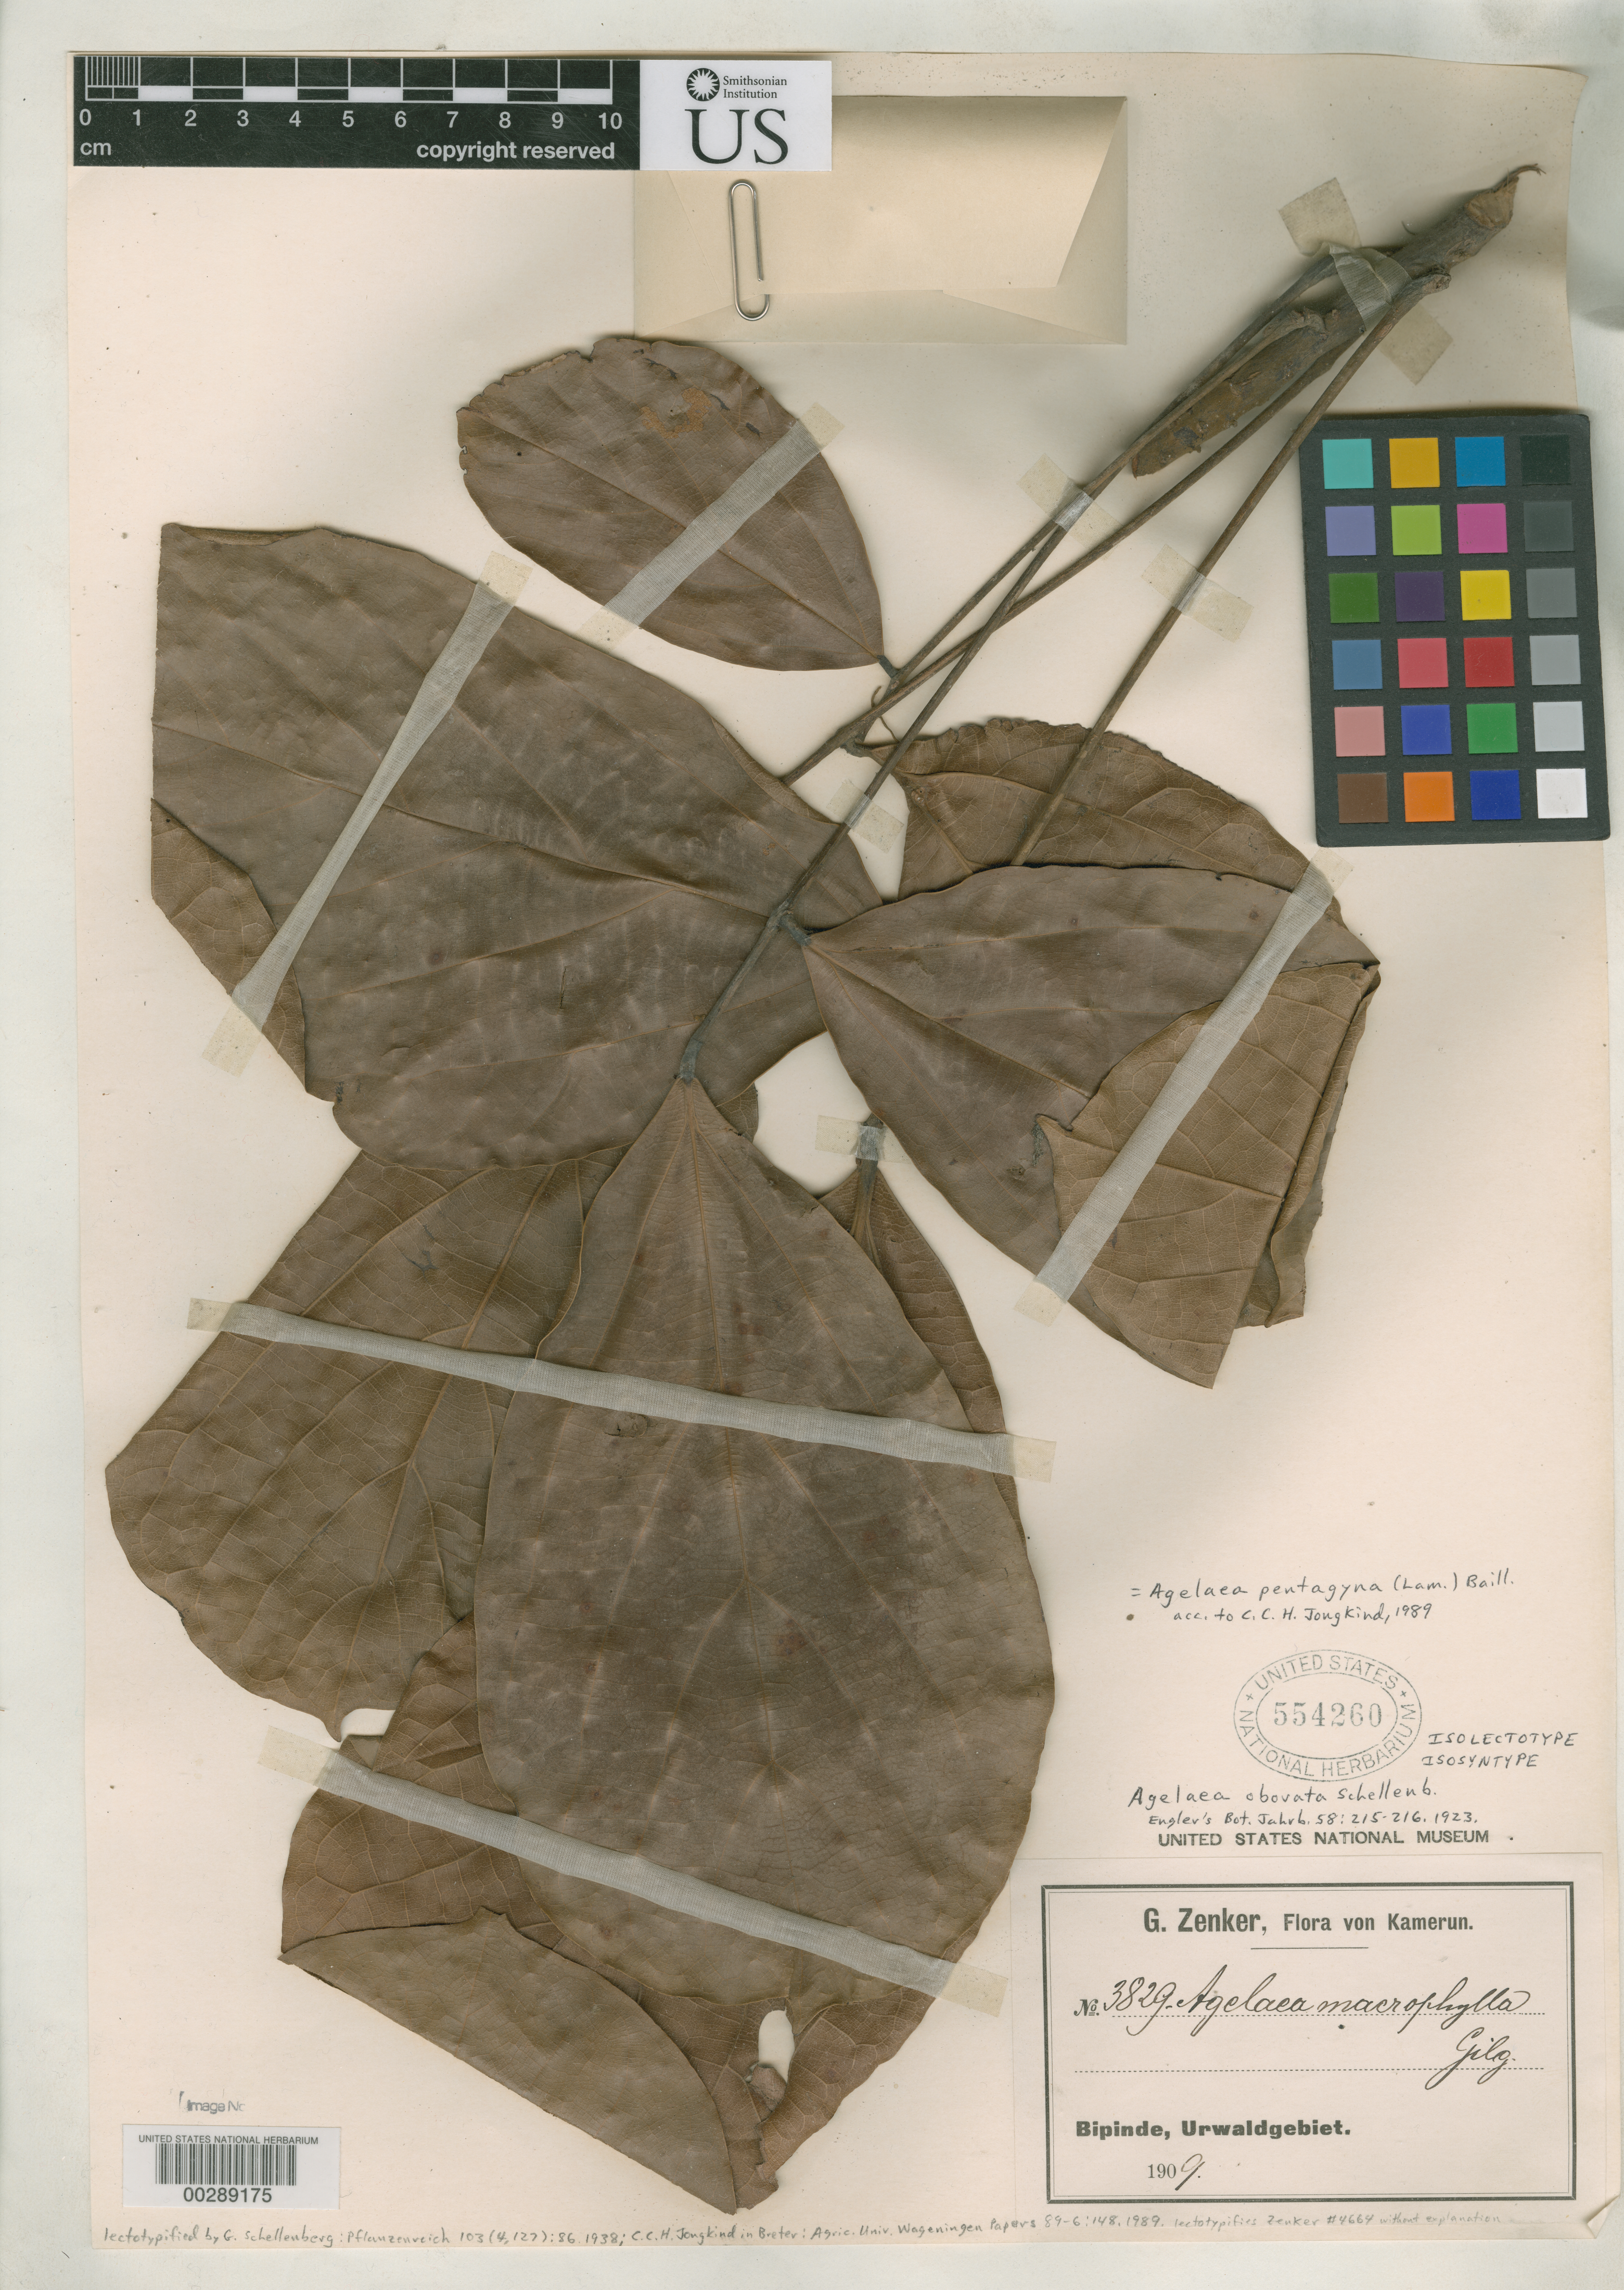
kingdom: Plantae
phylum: Tracheophyta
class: Magnoliopsida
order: Oxalidales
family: Connaraceae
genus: Agelaea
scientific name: Agelaea obovata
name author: G. Schellenb.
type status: Isolectotype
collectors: G. A. Zenker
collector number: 3829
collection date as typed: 1909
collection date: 1909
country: Cameroon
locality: Bipinde, Urwaldgebiet.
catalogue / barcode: US 554260